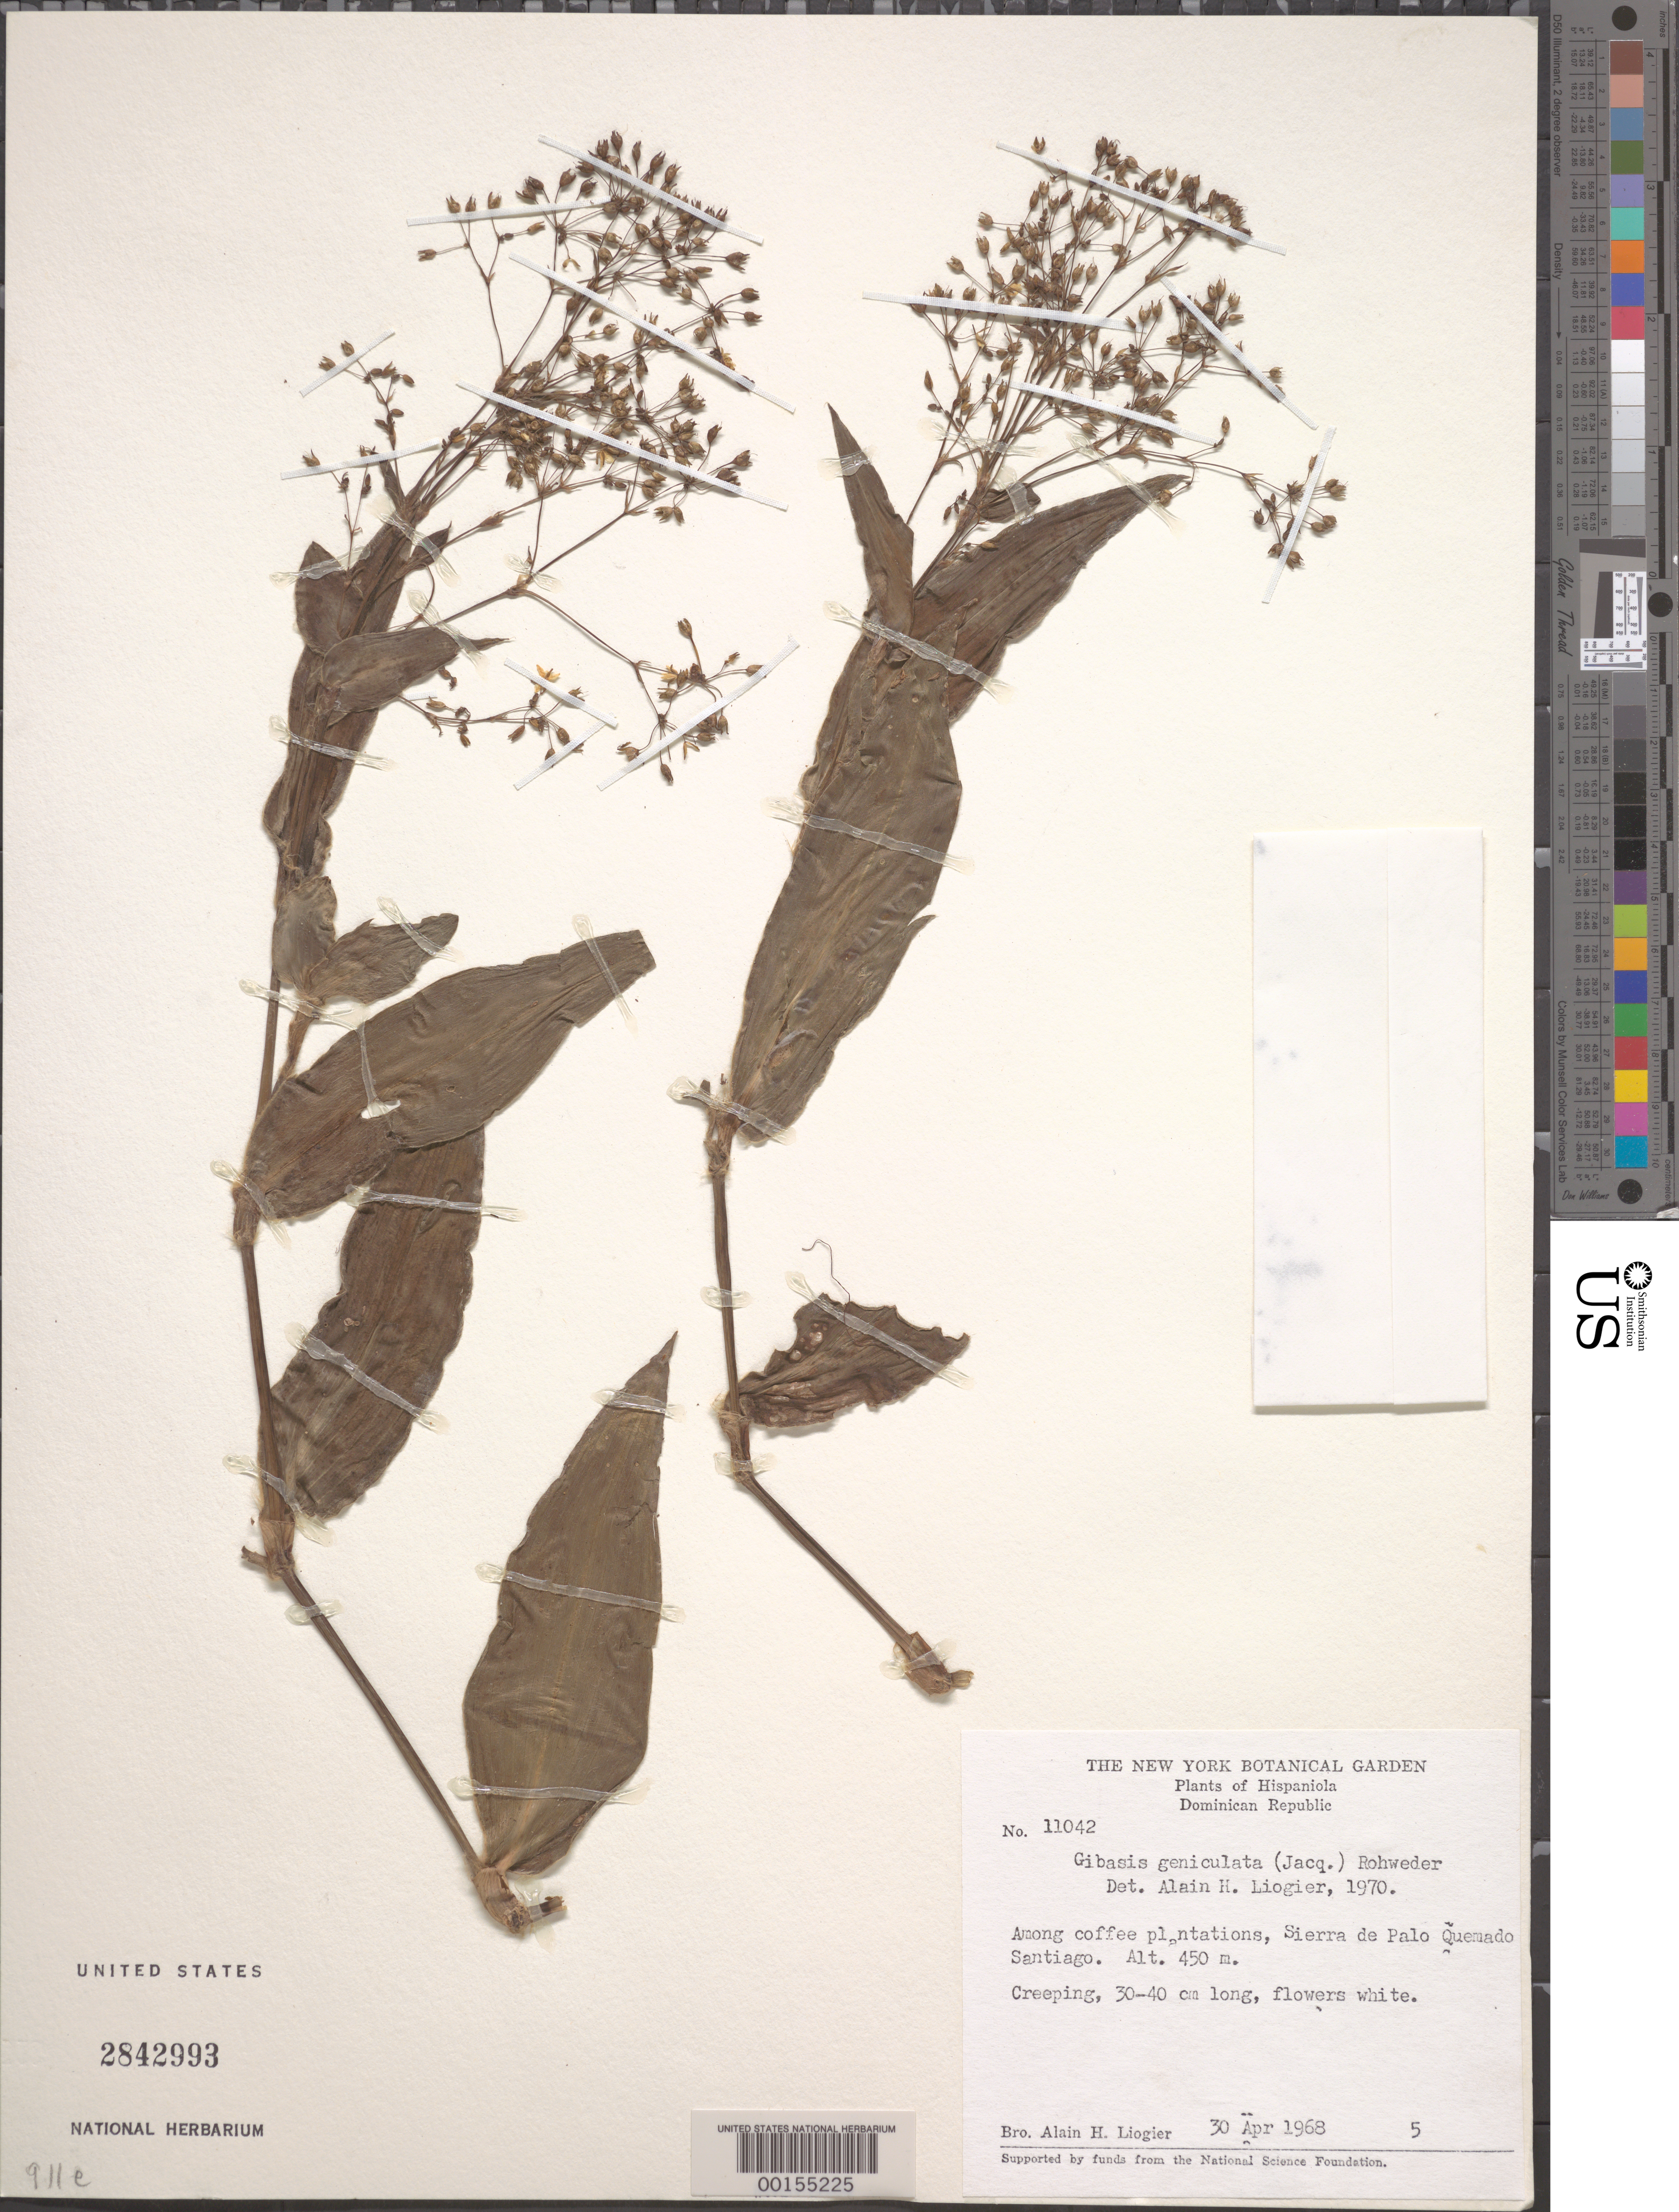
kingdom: Plantae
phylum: Tracheophyta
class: Liliopsida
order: Commelinales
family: Commelinaceae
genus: Gibasis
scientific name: Gibasis geniculata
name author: (Jacq.) Rohweder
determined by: Faden, Robert B., (US), Smithsonian Institution - National Museum of Natural History (UNITED STATES)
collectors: A. H. Liogier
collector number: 11042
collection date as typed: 30 Apr 1968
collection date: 1968-04-30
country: Dominican Republic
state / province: Santiago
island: Hispaniola Island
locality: Sierra de palo quemado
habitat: Coffee plantation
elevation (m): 450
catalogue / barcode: US 2842993